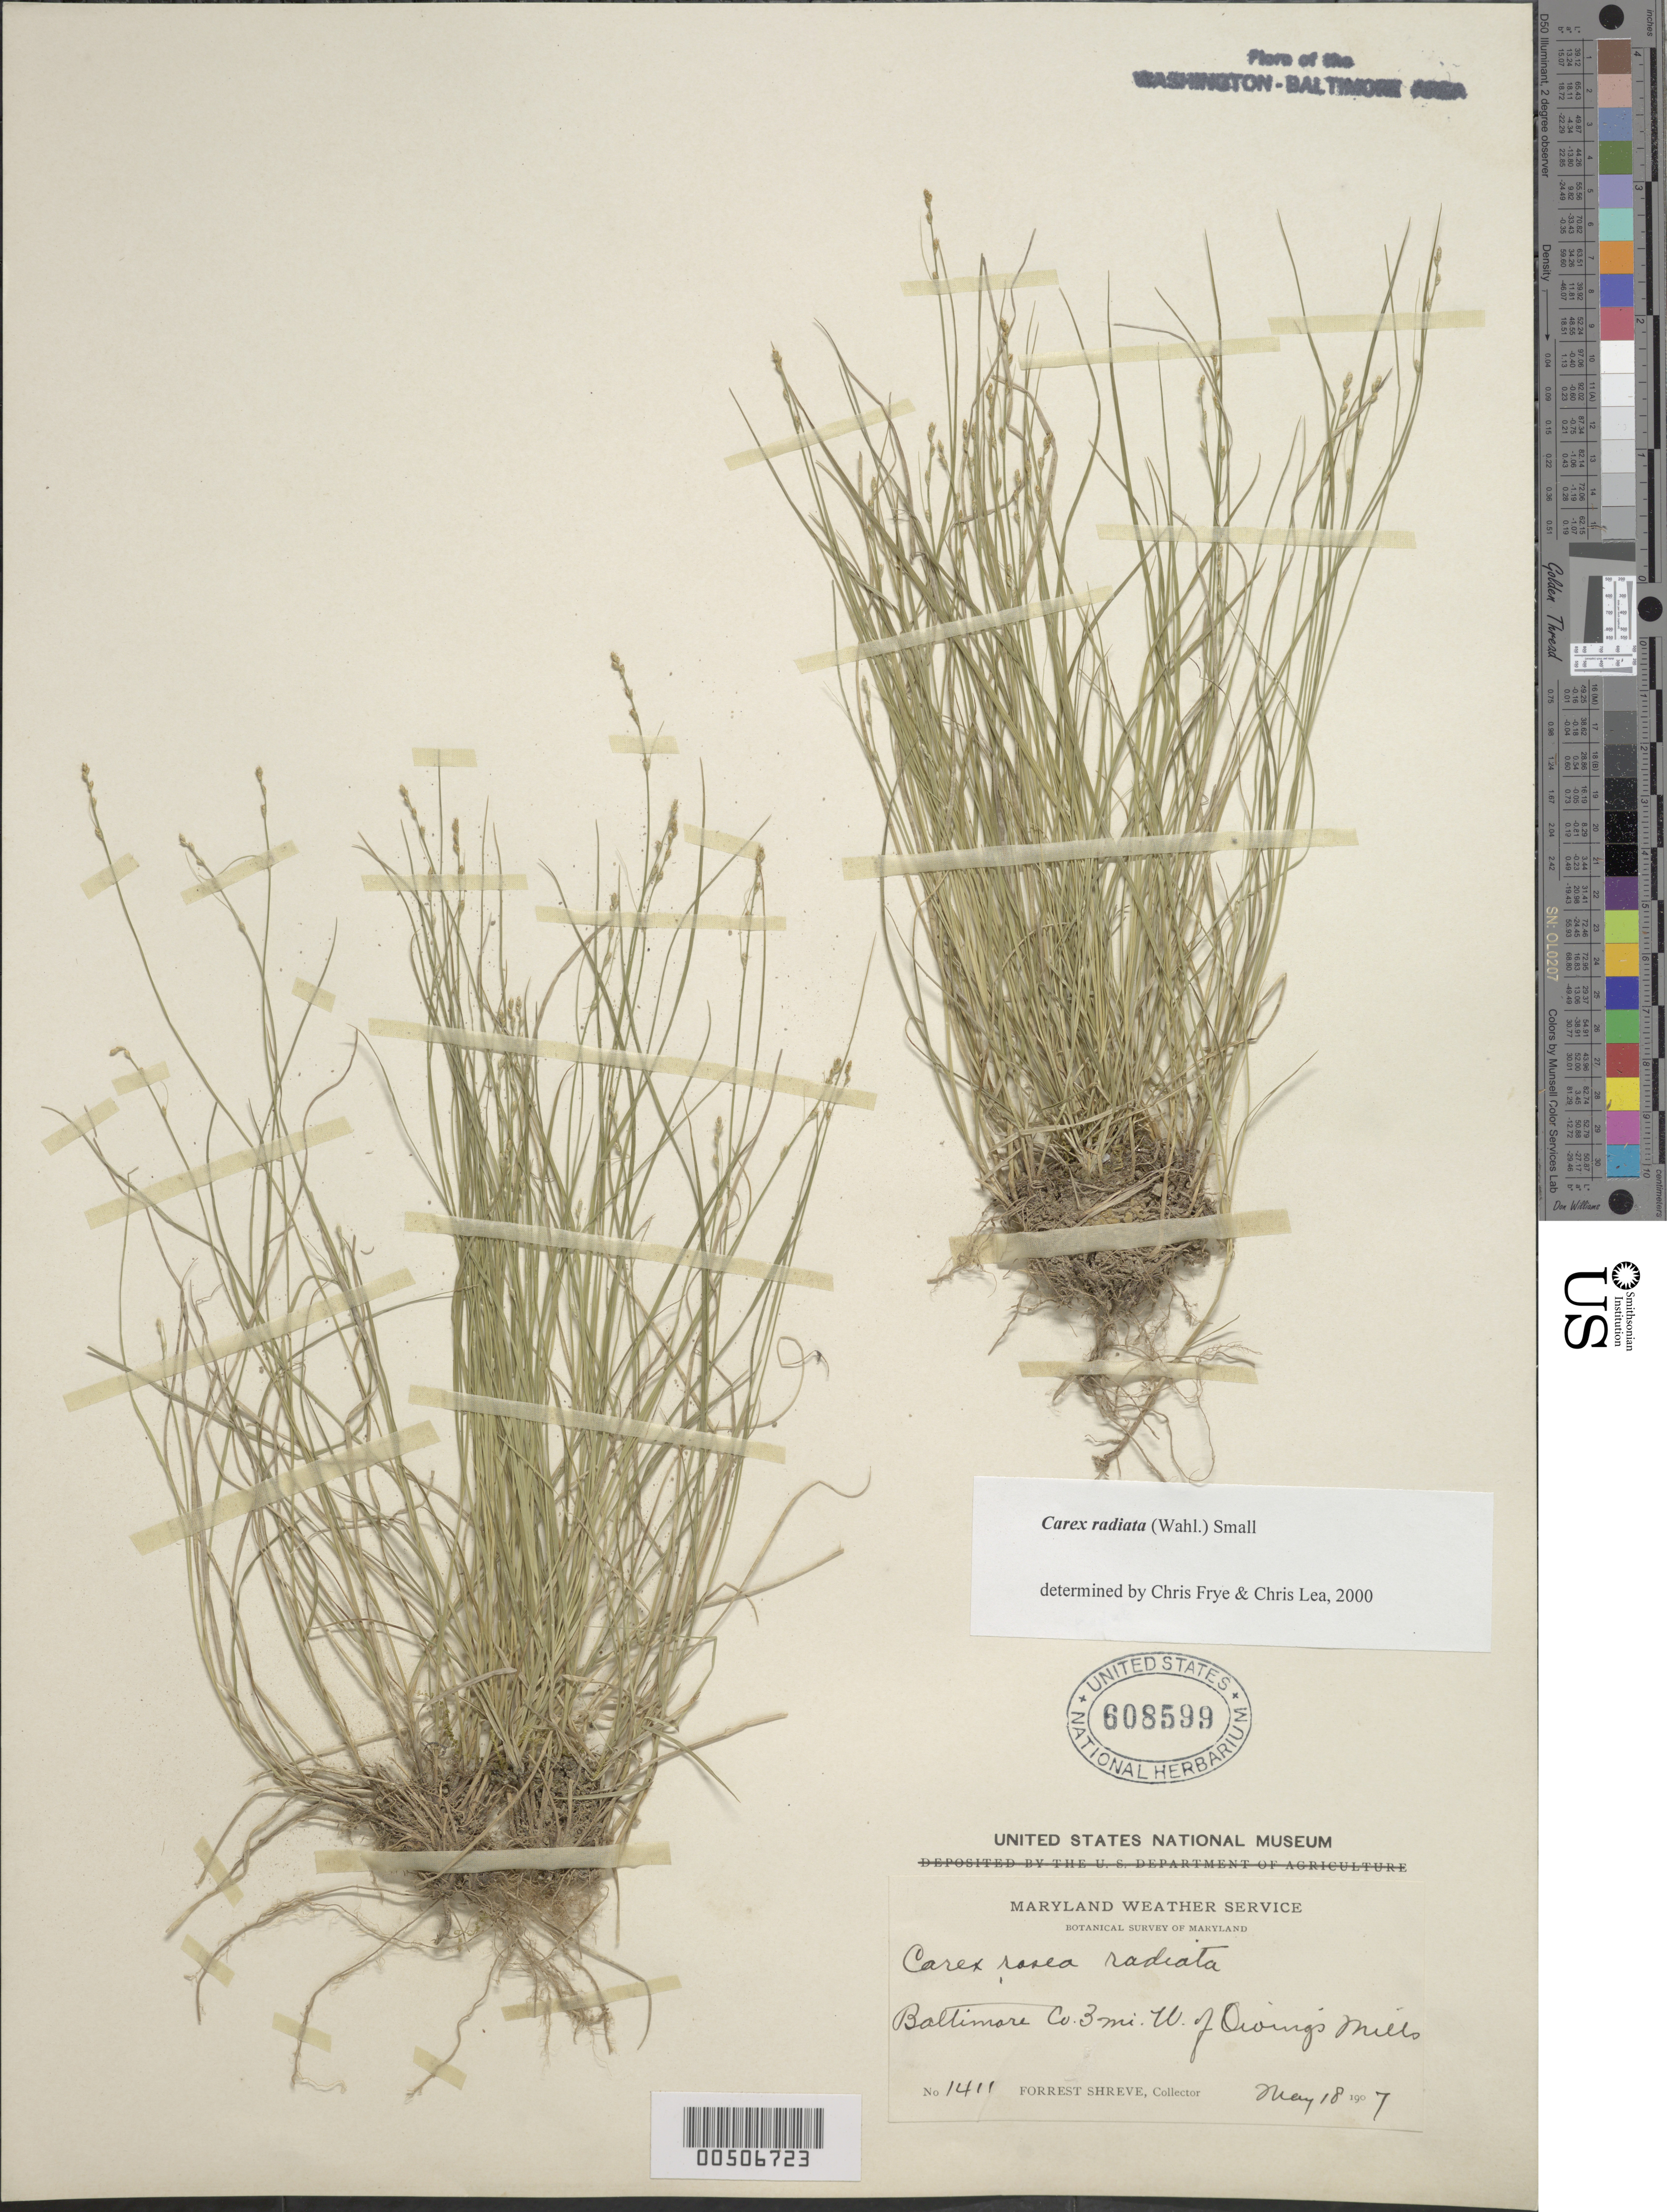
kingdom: Plantae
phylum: Tracheophyta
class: Liliopsida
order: Poales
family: Cyperaceae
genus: Carex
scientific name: Carex radiata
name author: (Wahlenb.) Small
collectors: F. Shreve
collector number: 1411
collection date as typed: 18 May 1907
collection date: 1907-05-18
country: United States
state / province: Maryland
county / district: Baltimore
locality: W of Owings Mills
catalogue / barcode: US 608599